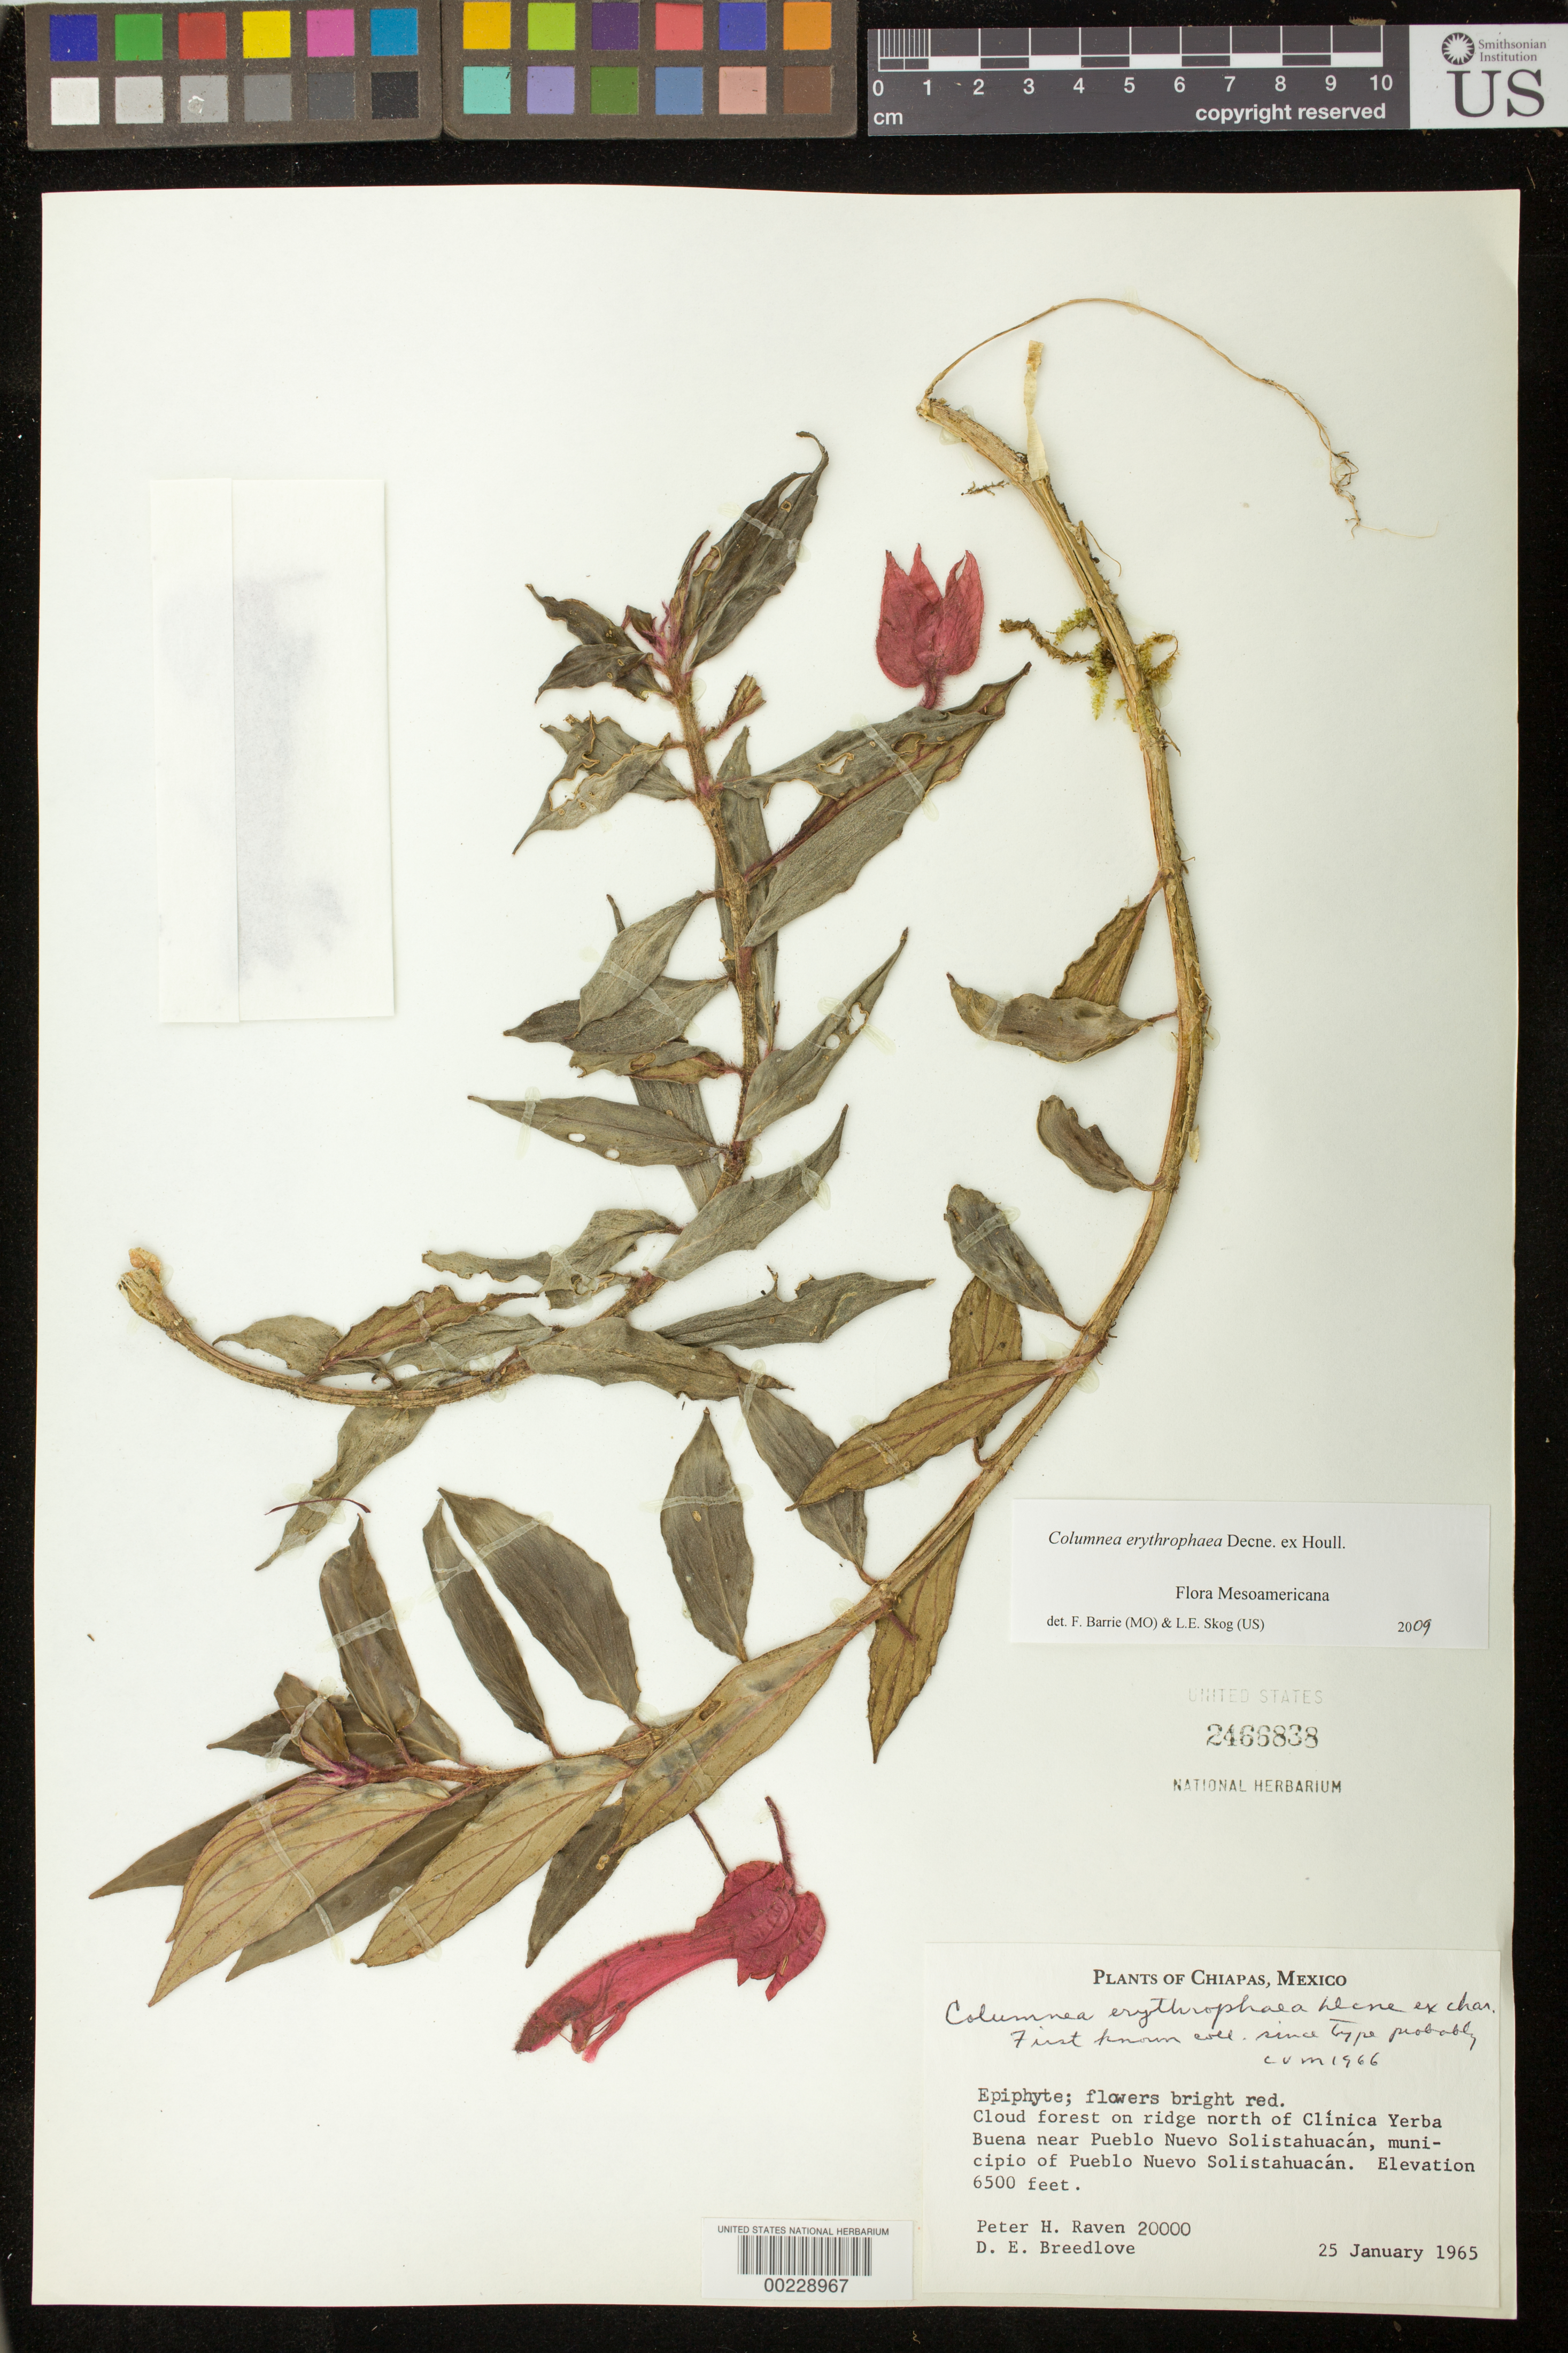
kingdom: Plantae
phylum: Tracheophyta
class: Magnoliopsida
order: Lamiales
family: Gesneriaceae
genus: Columnea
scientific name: Columnea erythrophaea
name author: Decne. ex Houllet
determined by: Skog, Laurence E.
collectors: P. H. Raven & D. E. Breedlove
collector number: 20000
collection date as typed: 25 Jan 1965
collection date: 1965-01-25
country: Mexico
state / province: Chiapas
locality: Mpio. of Pueblo Nuevo Solistahuacán, ridge N of Clinica Yerba Buena near Pueblo Nuevo Solistahuacán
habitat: Cloud forest on ridge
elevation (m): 1981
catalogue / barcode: US 2466838